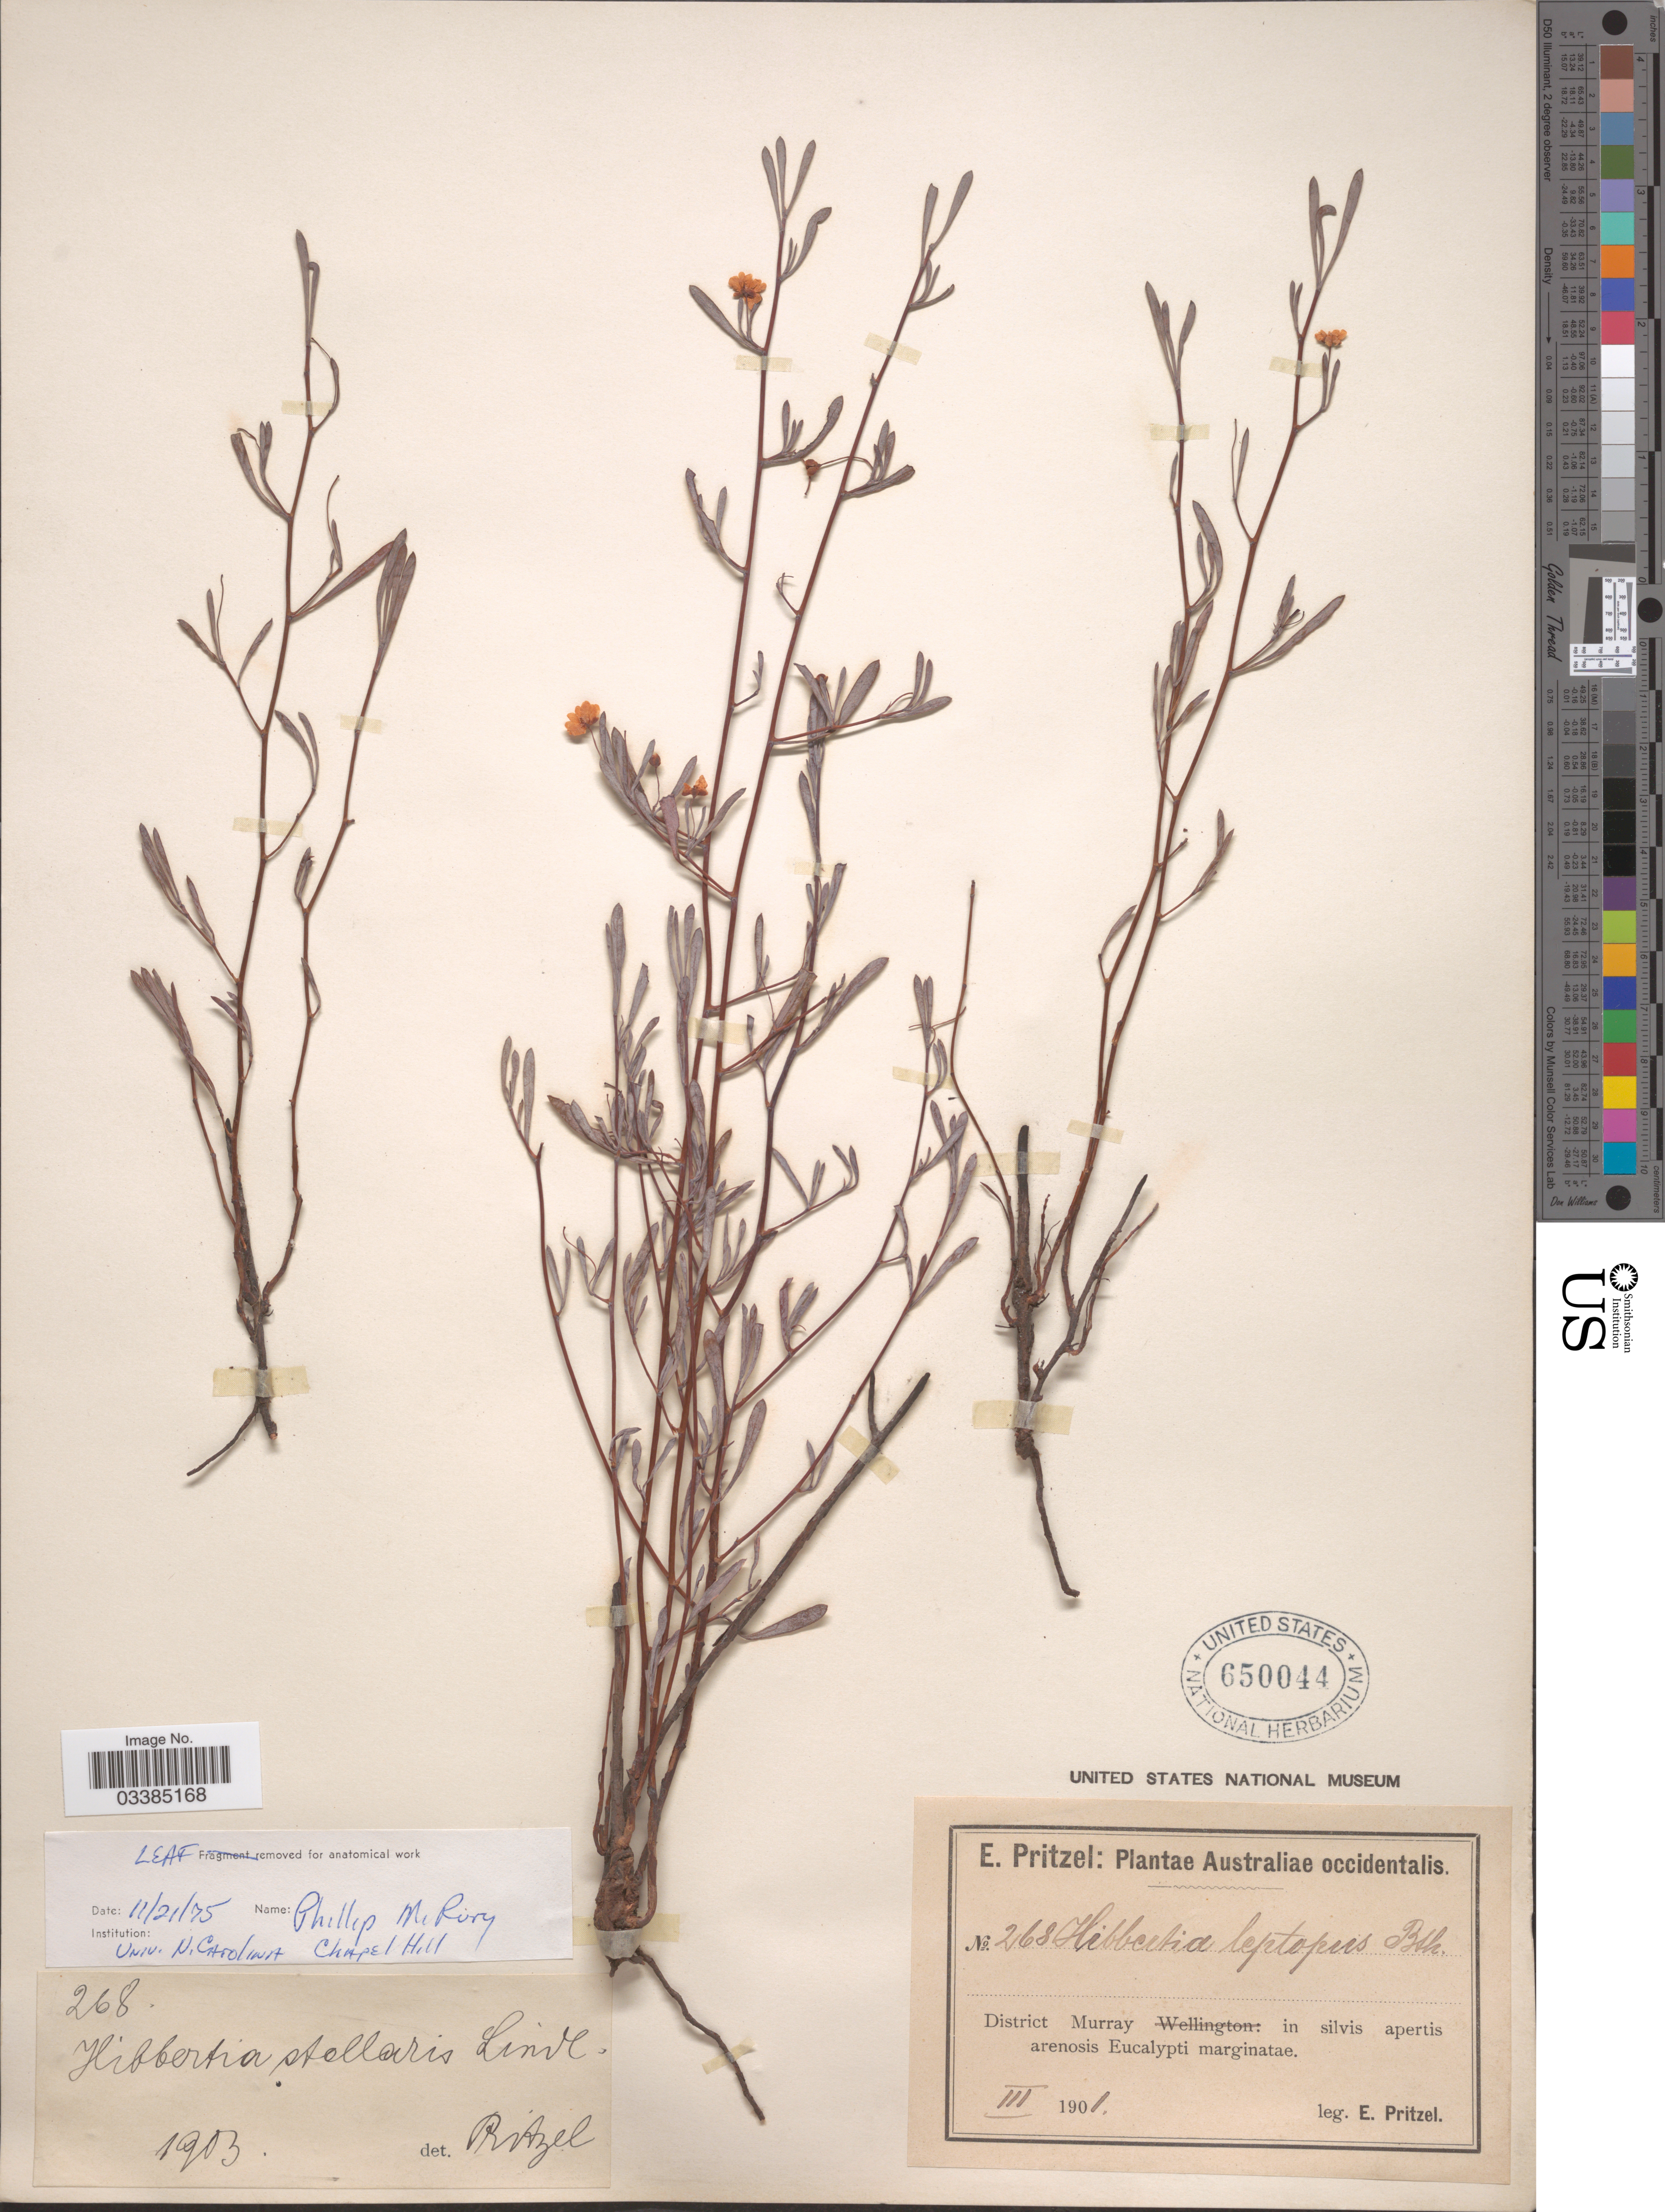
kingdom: Plantae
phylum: Tracheophyta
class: Magnoliopsida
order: Dilleniales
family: Dilleniaceae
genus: Hibbertia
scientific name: Hibbertia stellaris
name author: Endl.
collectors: E. G. Pritzel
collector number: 268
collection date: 1901-03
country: Australia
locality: Australiae occidentalis. District Murray: in silvis apertis arenosis Eucalypti marginatae.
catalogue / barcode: US 650044